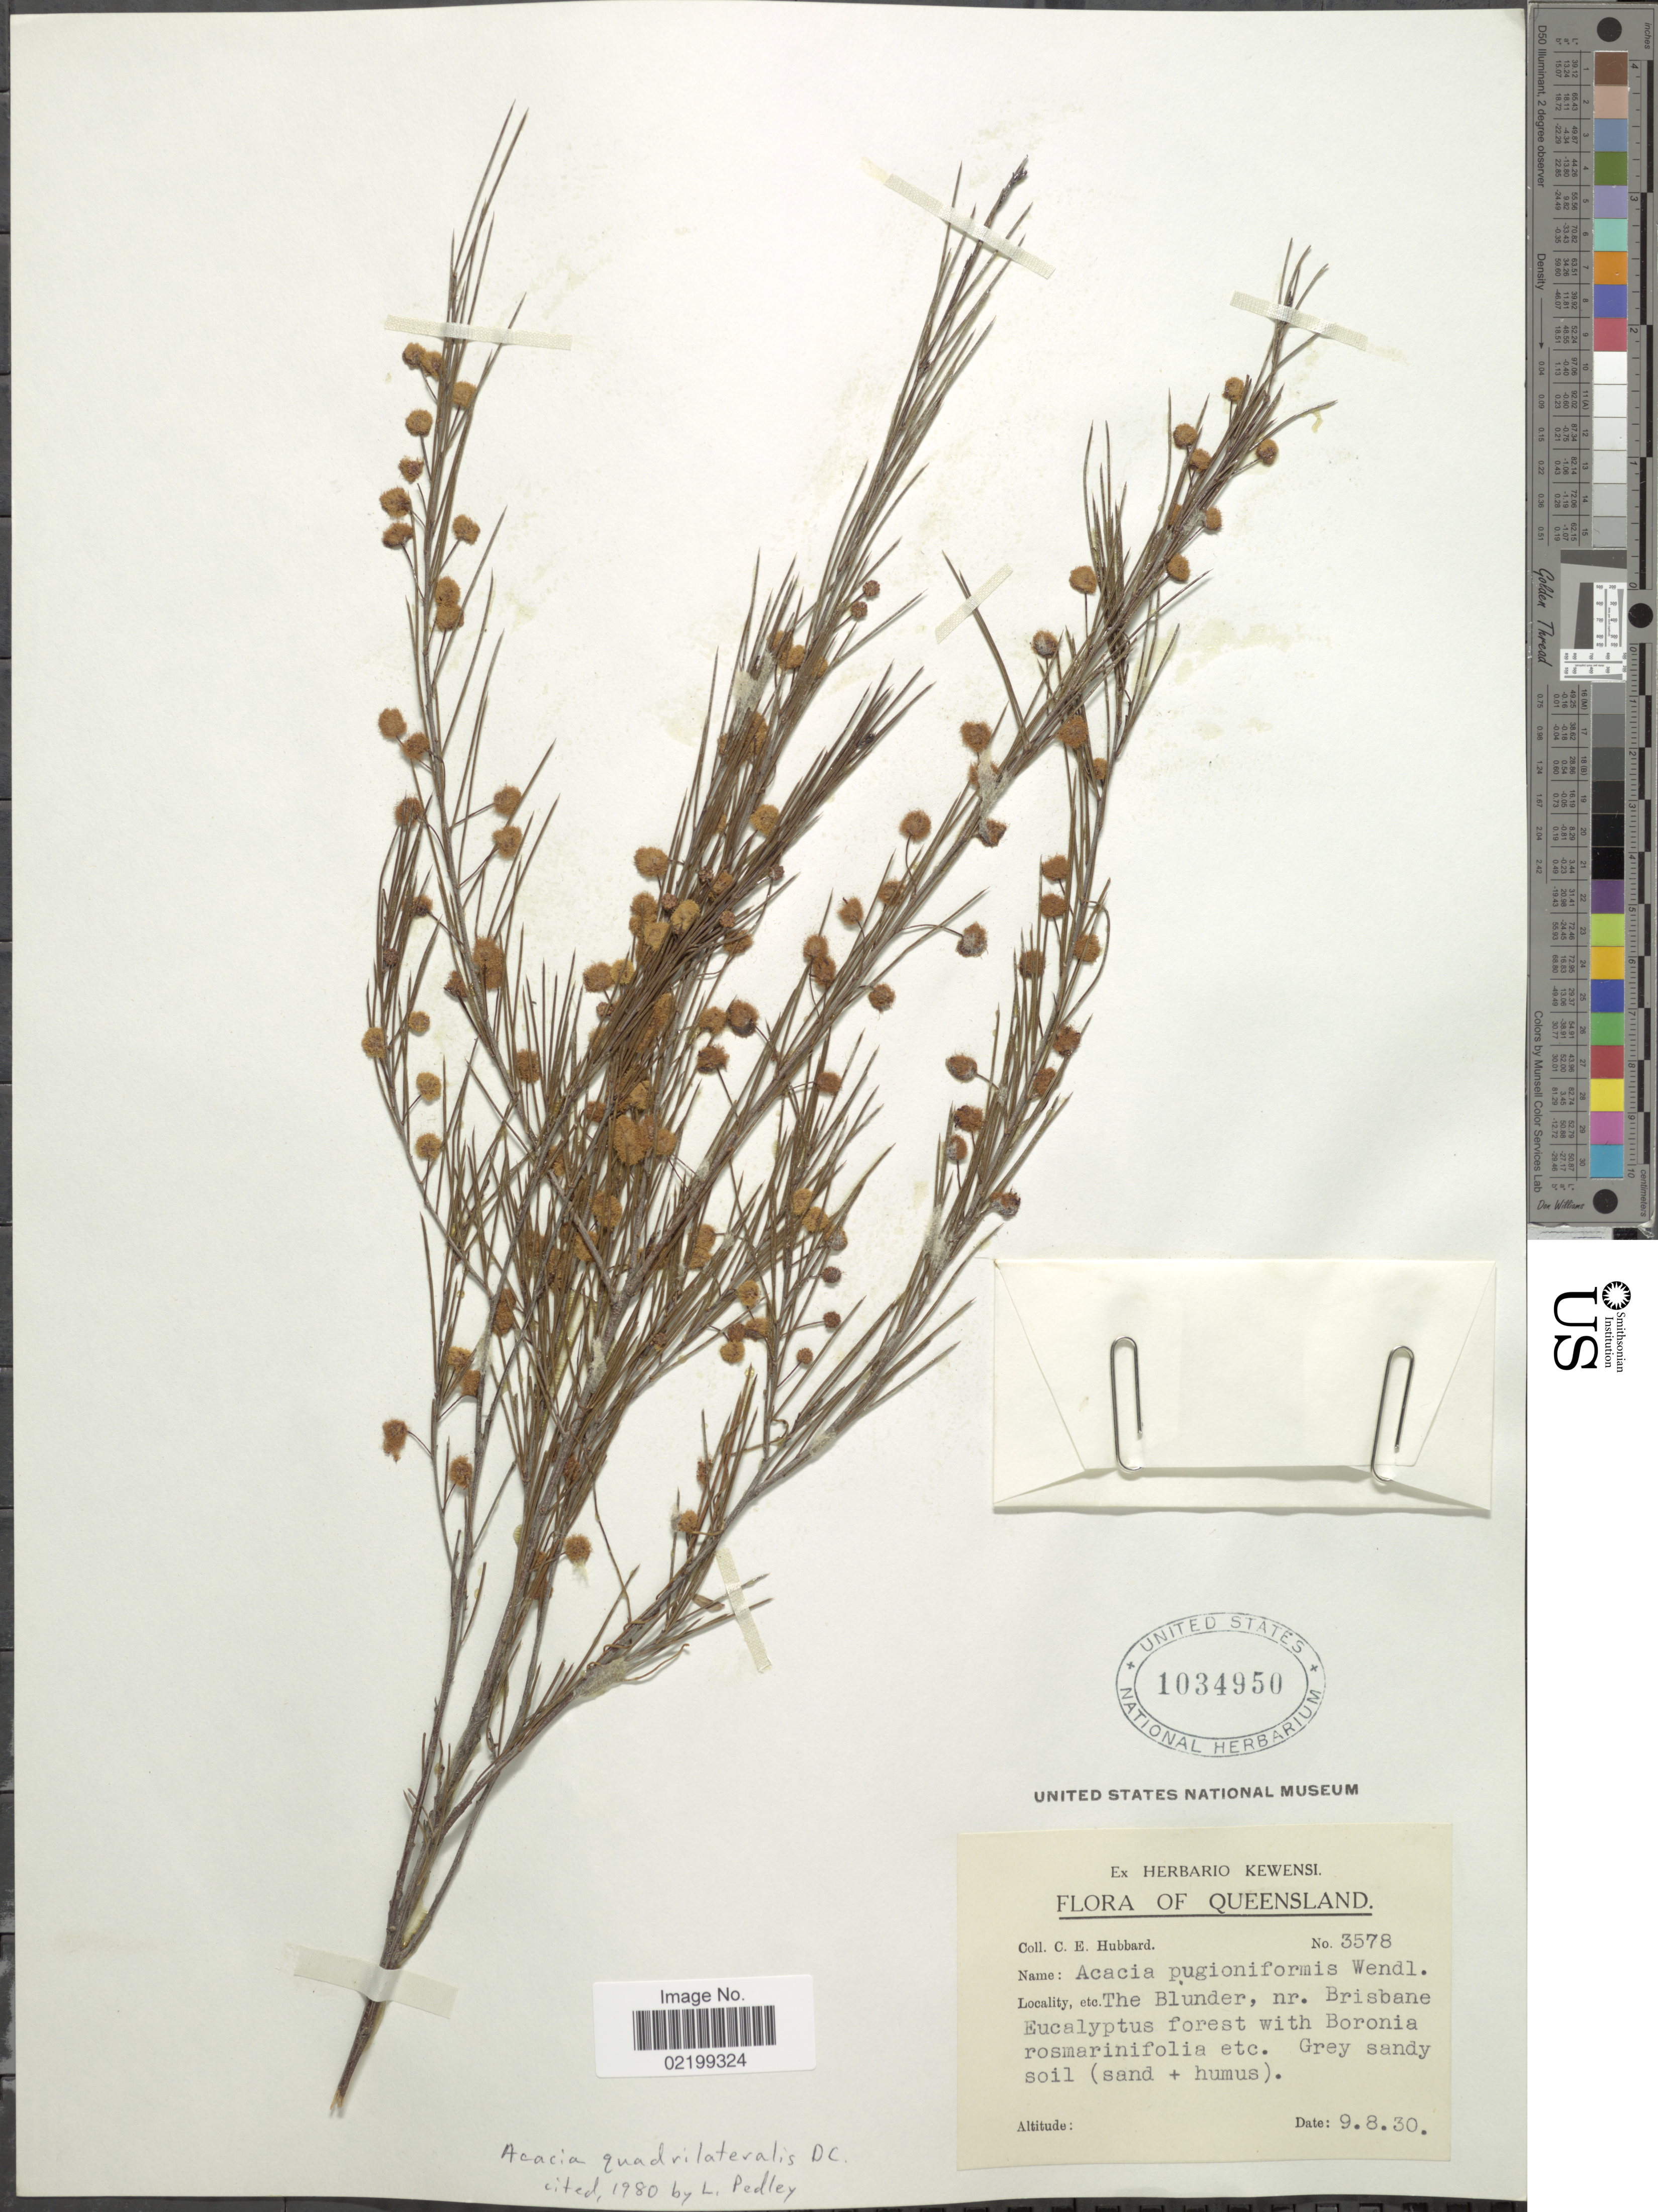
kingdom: Plantae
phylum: Tracheophyta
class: Magnoliopsida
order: Fabales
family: Fabaceae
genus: Acacia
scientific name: Acacia quadrilateralis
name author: DC.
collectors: C. E. Hubbard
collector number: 3578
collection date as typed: Transcribed d/m/y: 9/8/30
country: Australia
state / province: Queensland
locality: The Blunder, nr. Brisbane Eucalyptus forest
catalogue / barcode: US 1034950